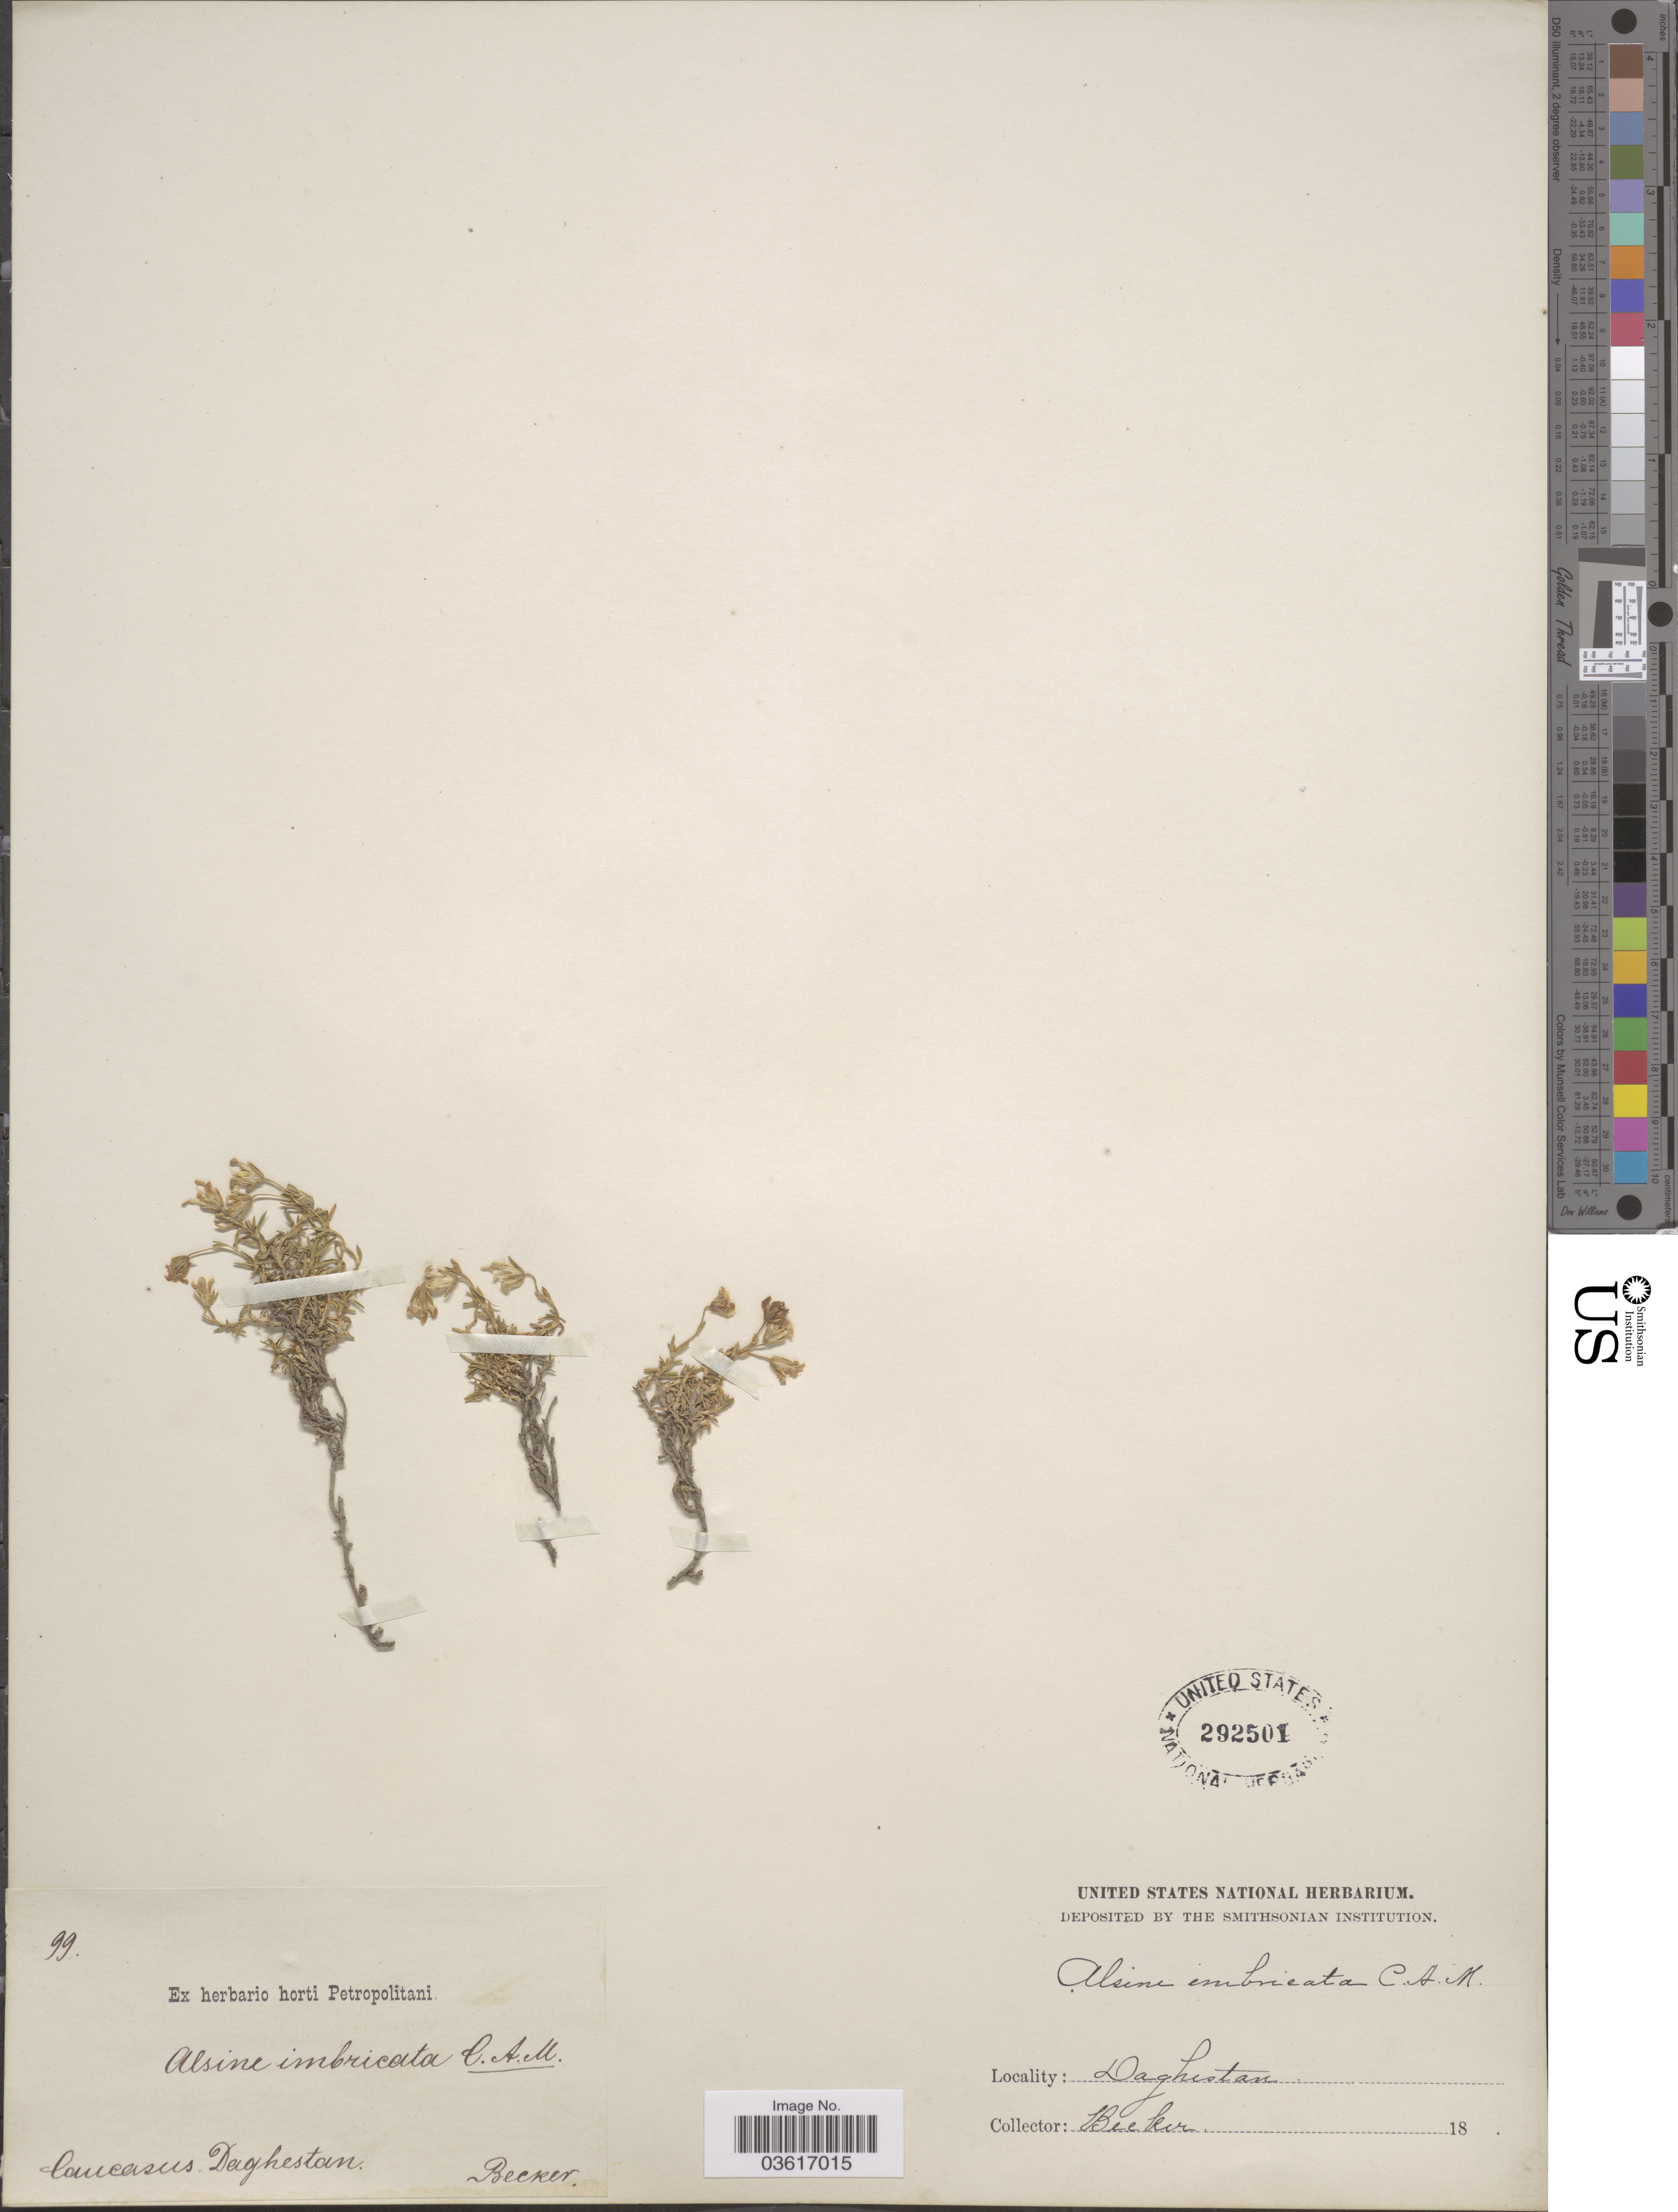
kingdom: Plantae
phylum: Tracheophyta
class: Magnoliopsida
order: Caryophyllales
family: Caryophyllaceae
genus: Pseudocherleria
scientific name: Pseudocherleria imbricata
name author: (C.A. Mey.) Dillenb. & Kadereit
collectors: -. Becker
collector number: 99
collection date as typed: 18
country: Russian Federation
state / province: Dagestan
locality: Caucasus Daghestan.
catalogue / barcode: US 292501